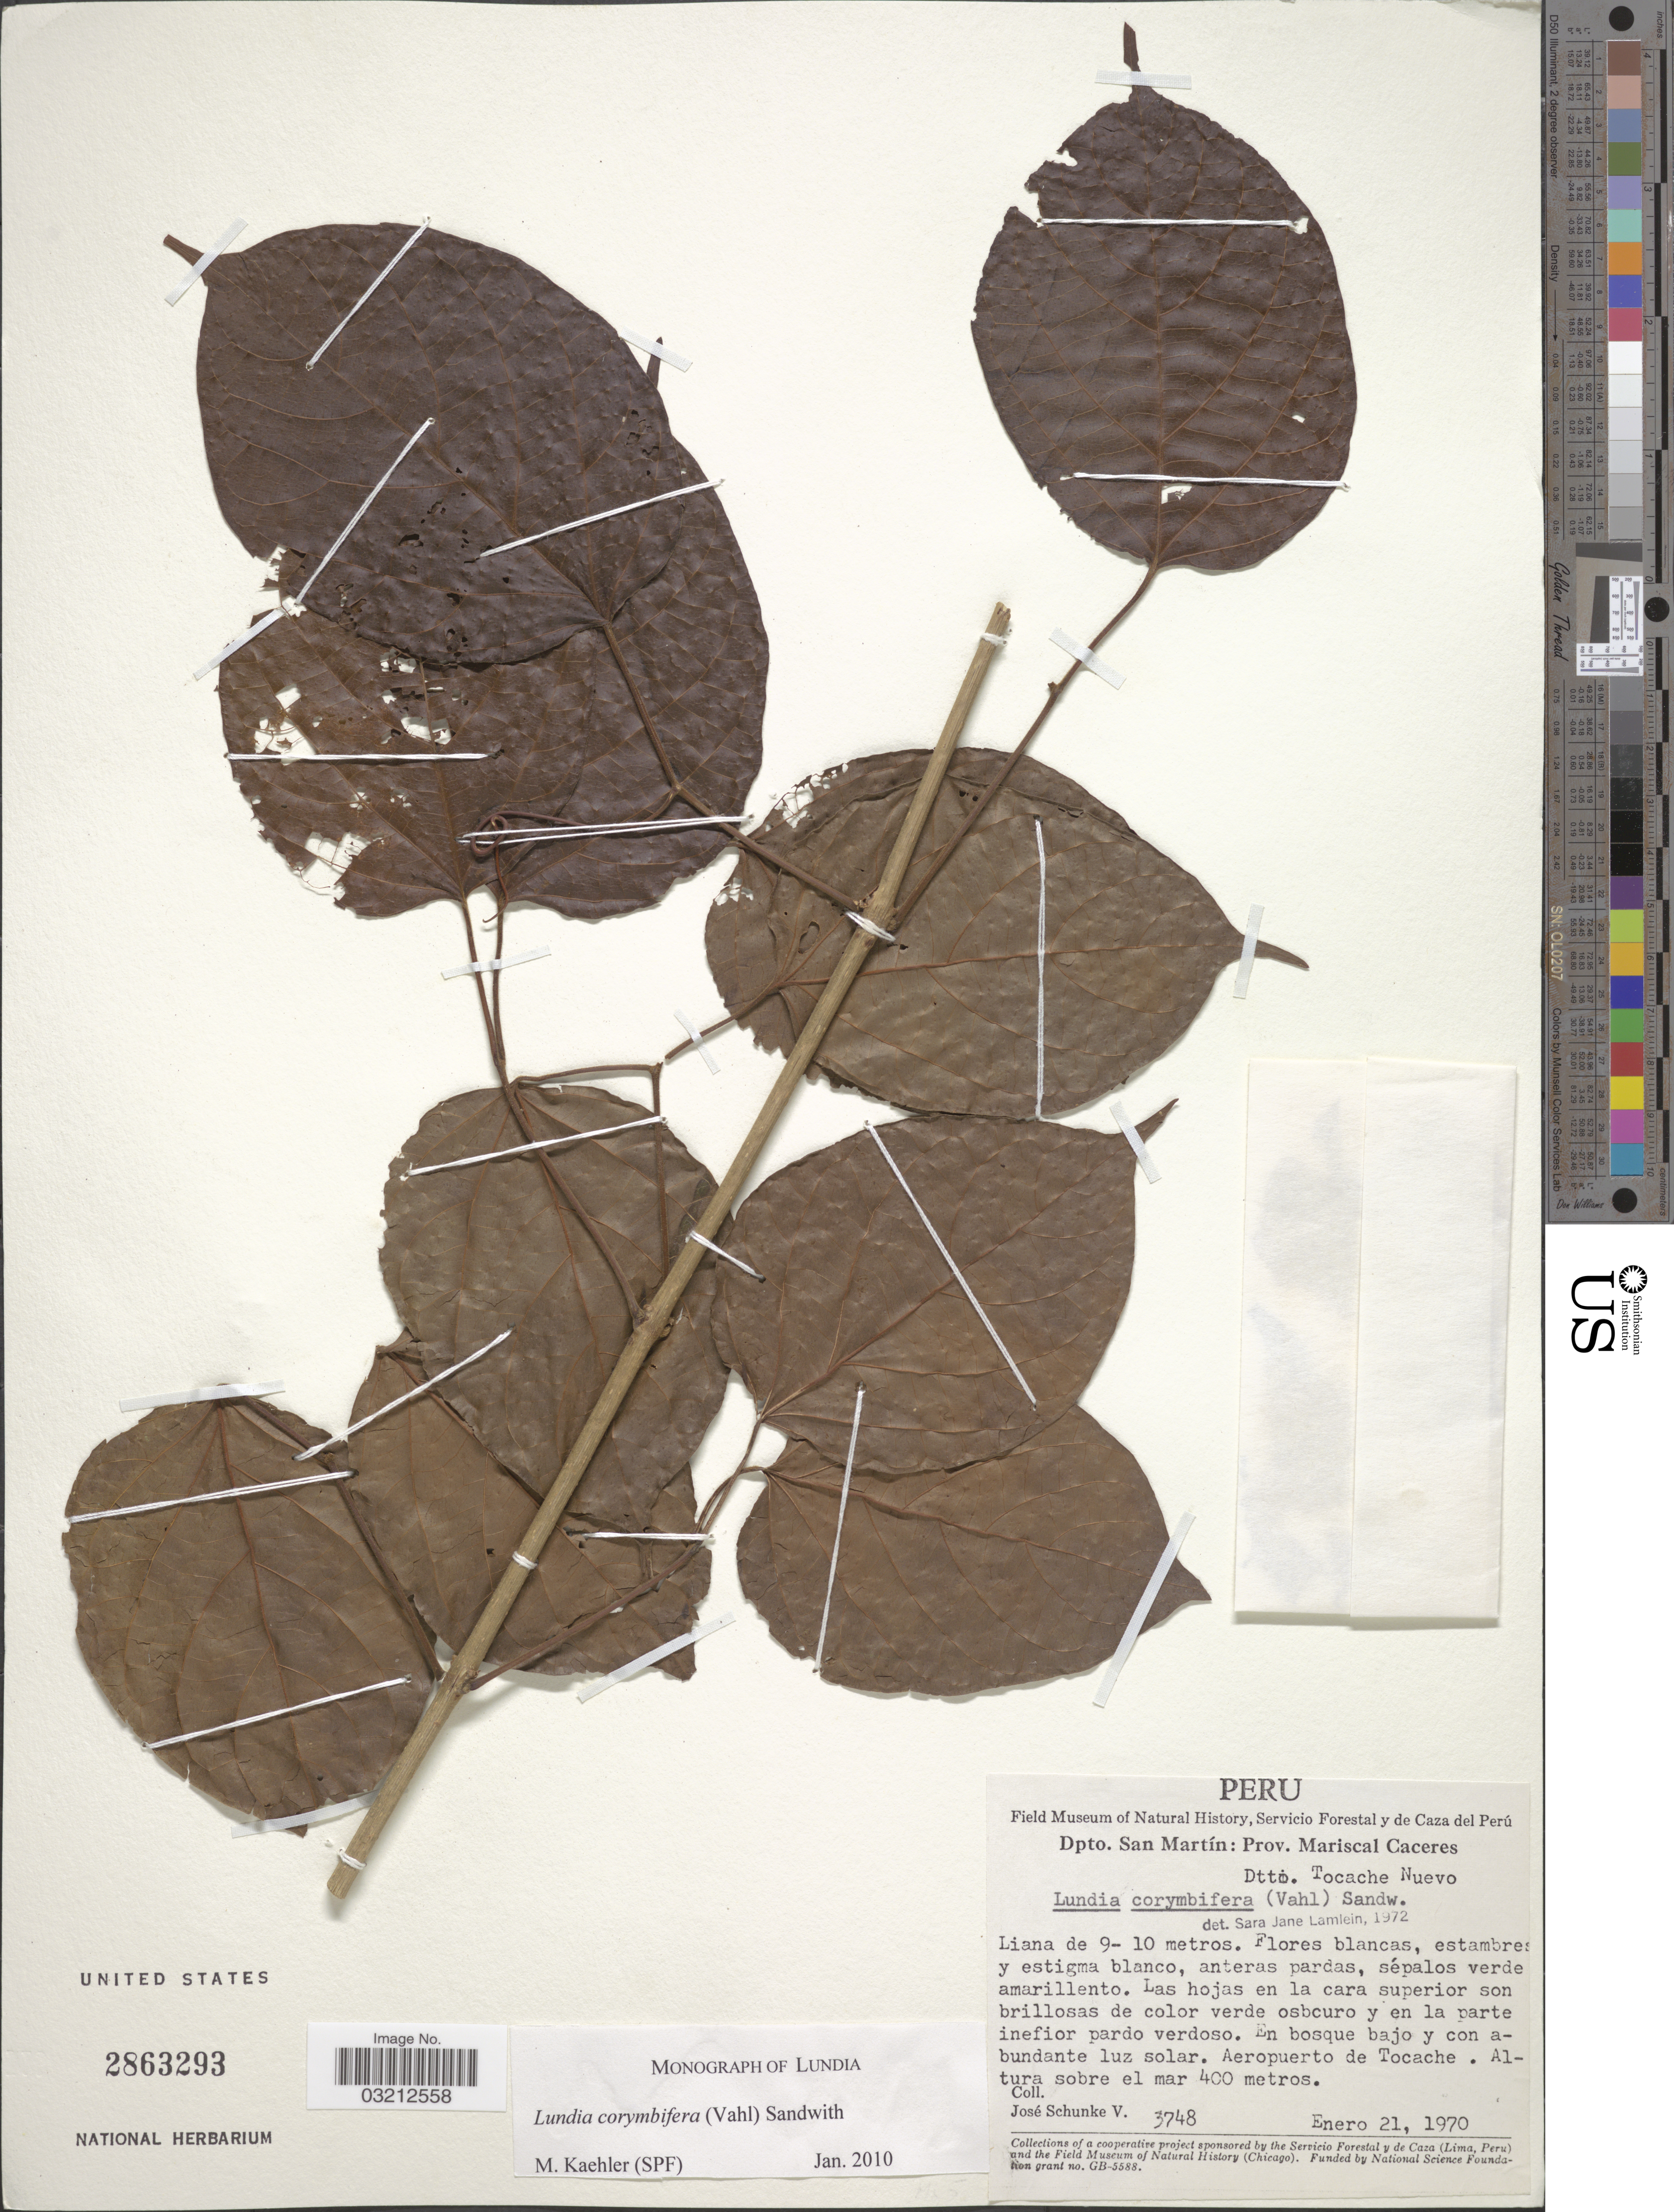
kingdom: Plantae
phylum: Tracheophyta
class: Magnoliopsida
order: Lamiales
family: Bignoniaceae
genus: Lundia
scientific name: Lundia corymbifera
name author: (Vahl) Sandwith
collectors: J. Schunke Vigo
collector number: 3748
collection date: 1970-01-21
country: Peru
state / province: San Martín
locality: Dpto. San Martín: Prov. Mariscal Caceres. Dtto. Tocache Nuevo.Aeropuerto de Tocache.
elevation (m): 400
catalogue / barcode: US 2863293